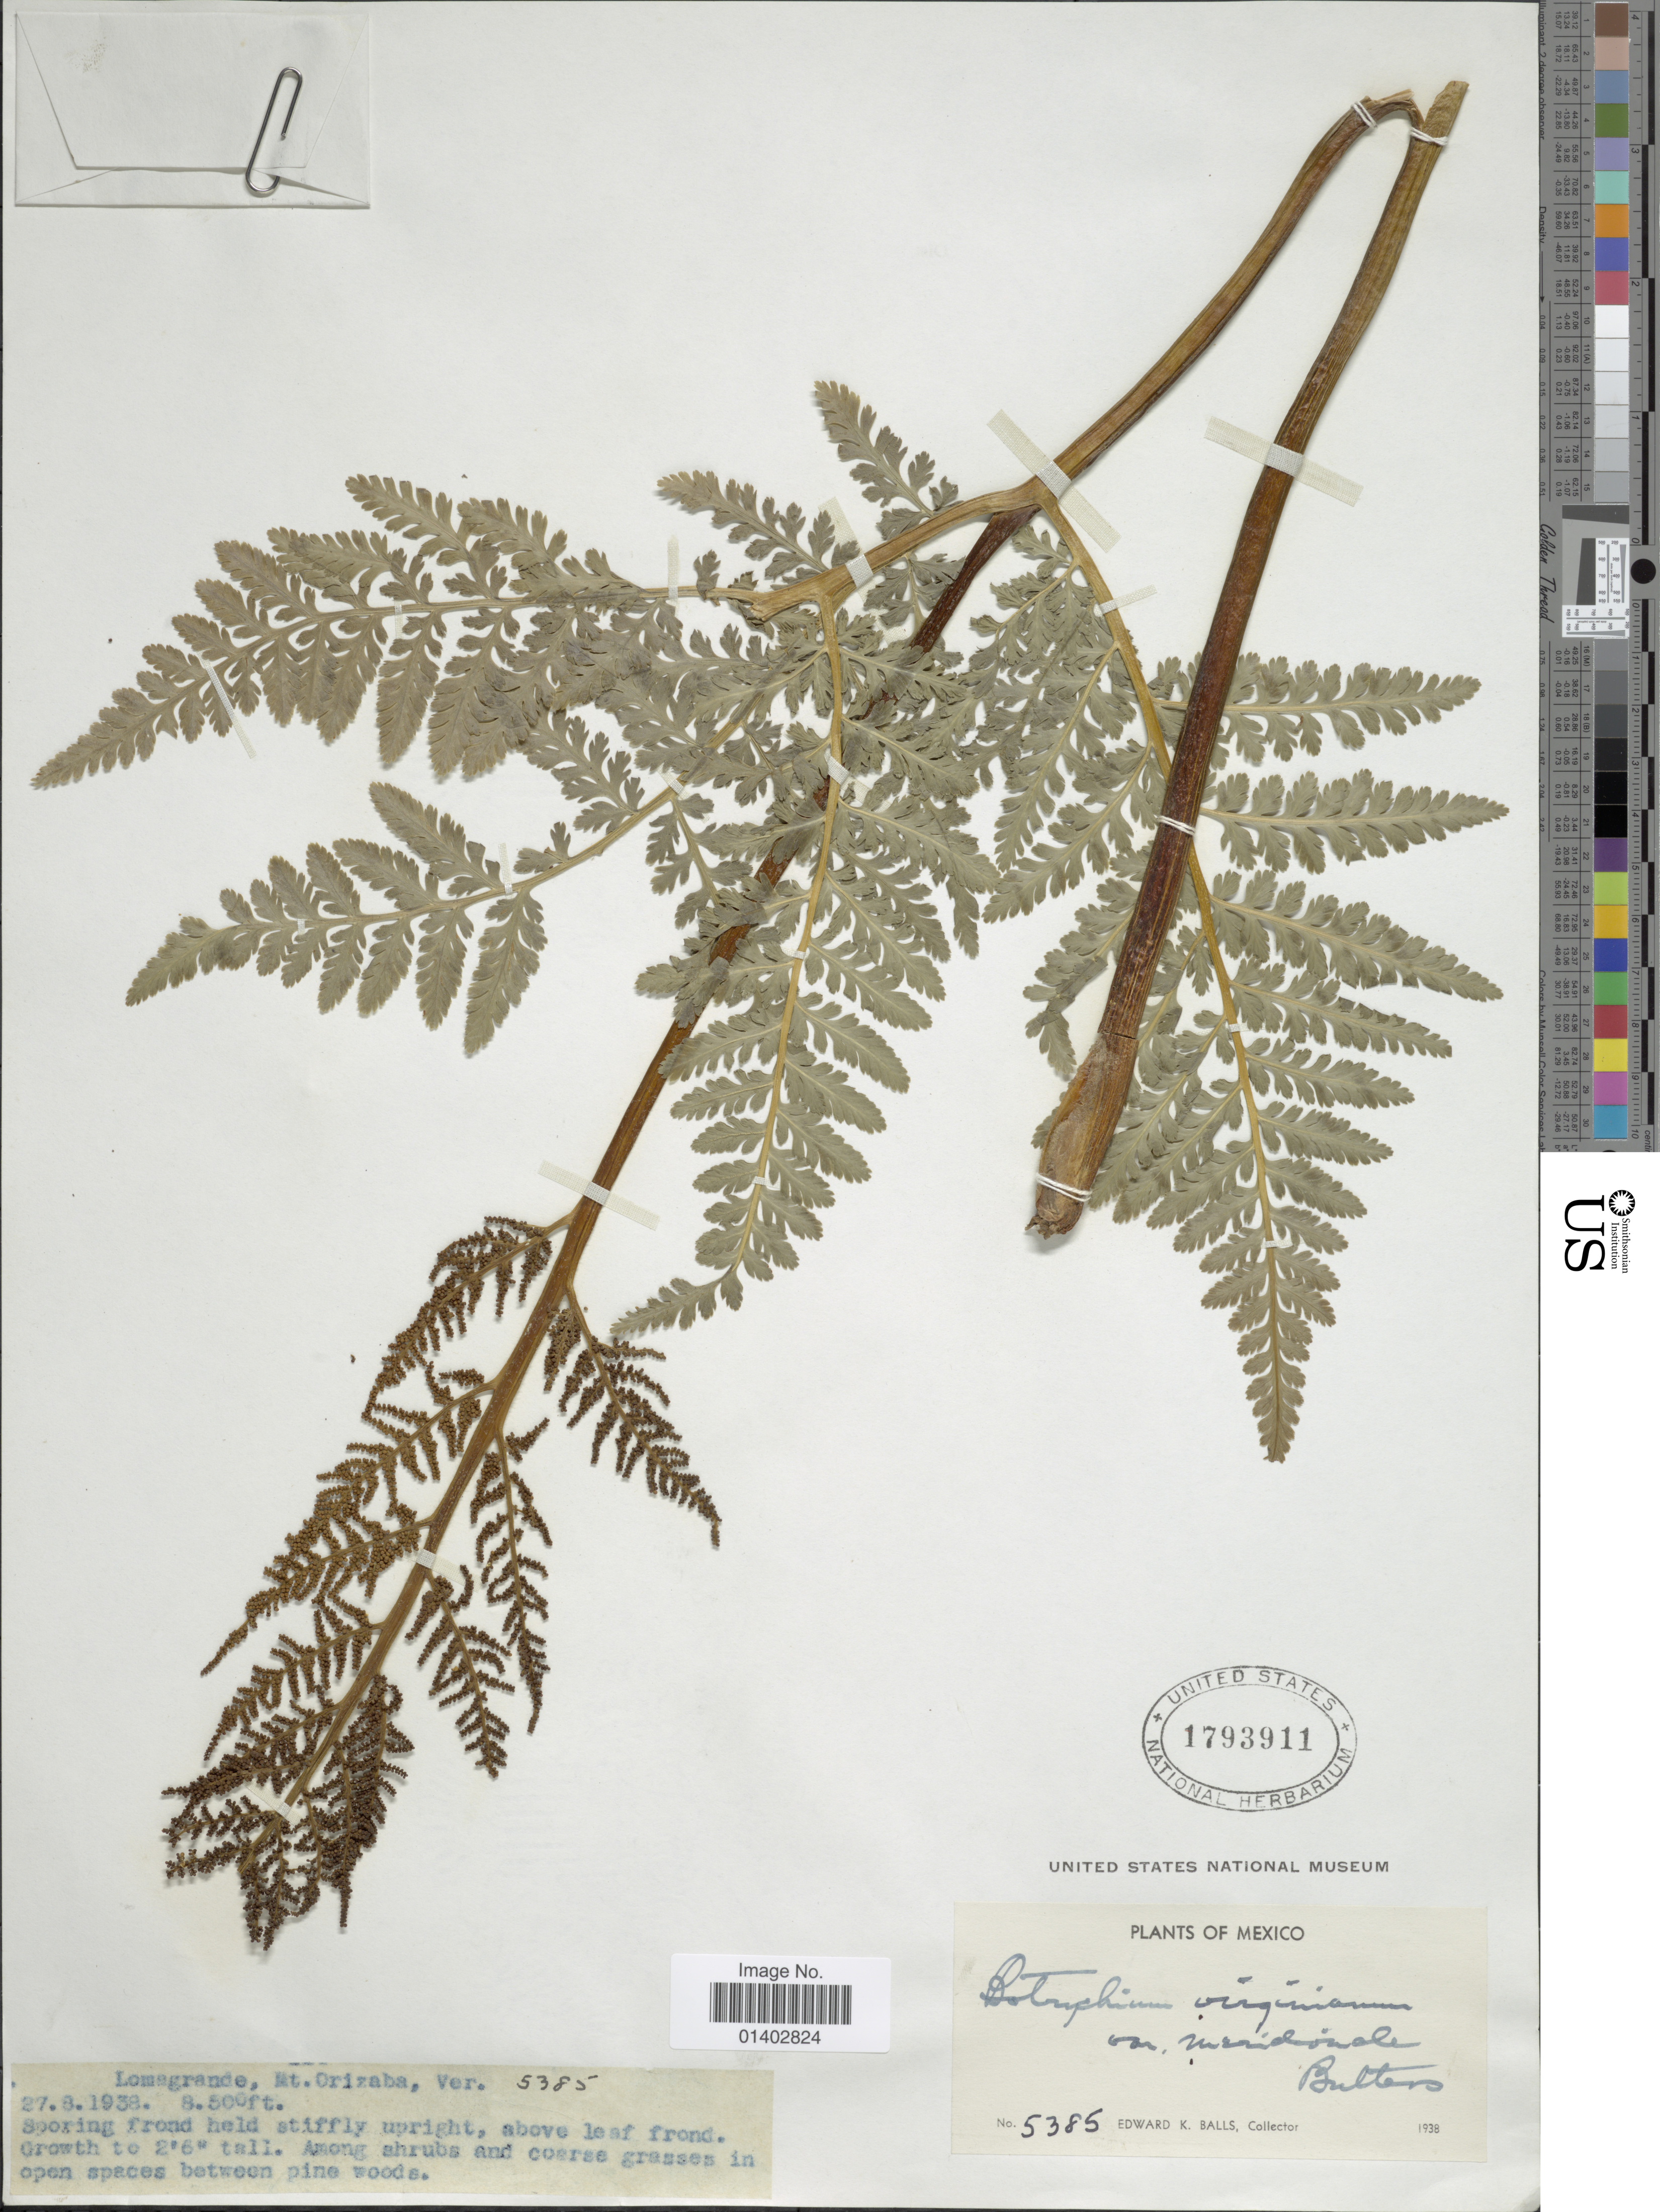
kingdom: Plantae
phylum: Tracheophyta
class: Polypodiopsida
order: Ophioglossales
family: Ophioglossaceae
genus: Botrychium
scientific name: Botrychium virginianum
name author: (L.) Sw.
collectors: E. K. Balls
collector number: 5385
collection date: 1938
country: Mexico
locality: Lomagrande, Mt Orizaba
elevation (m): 2591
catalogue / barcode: US 1793911